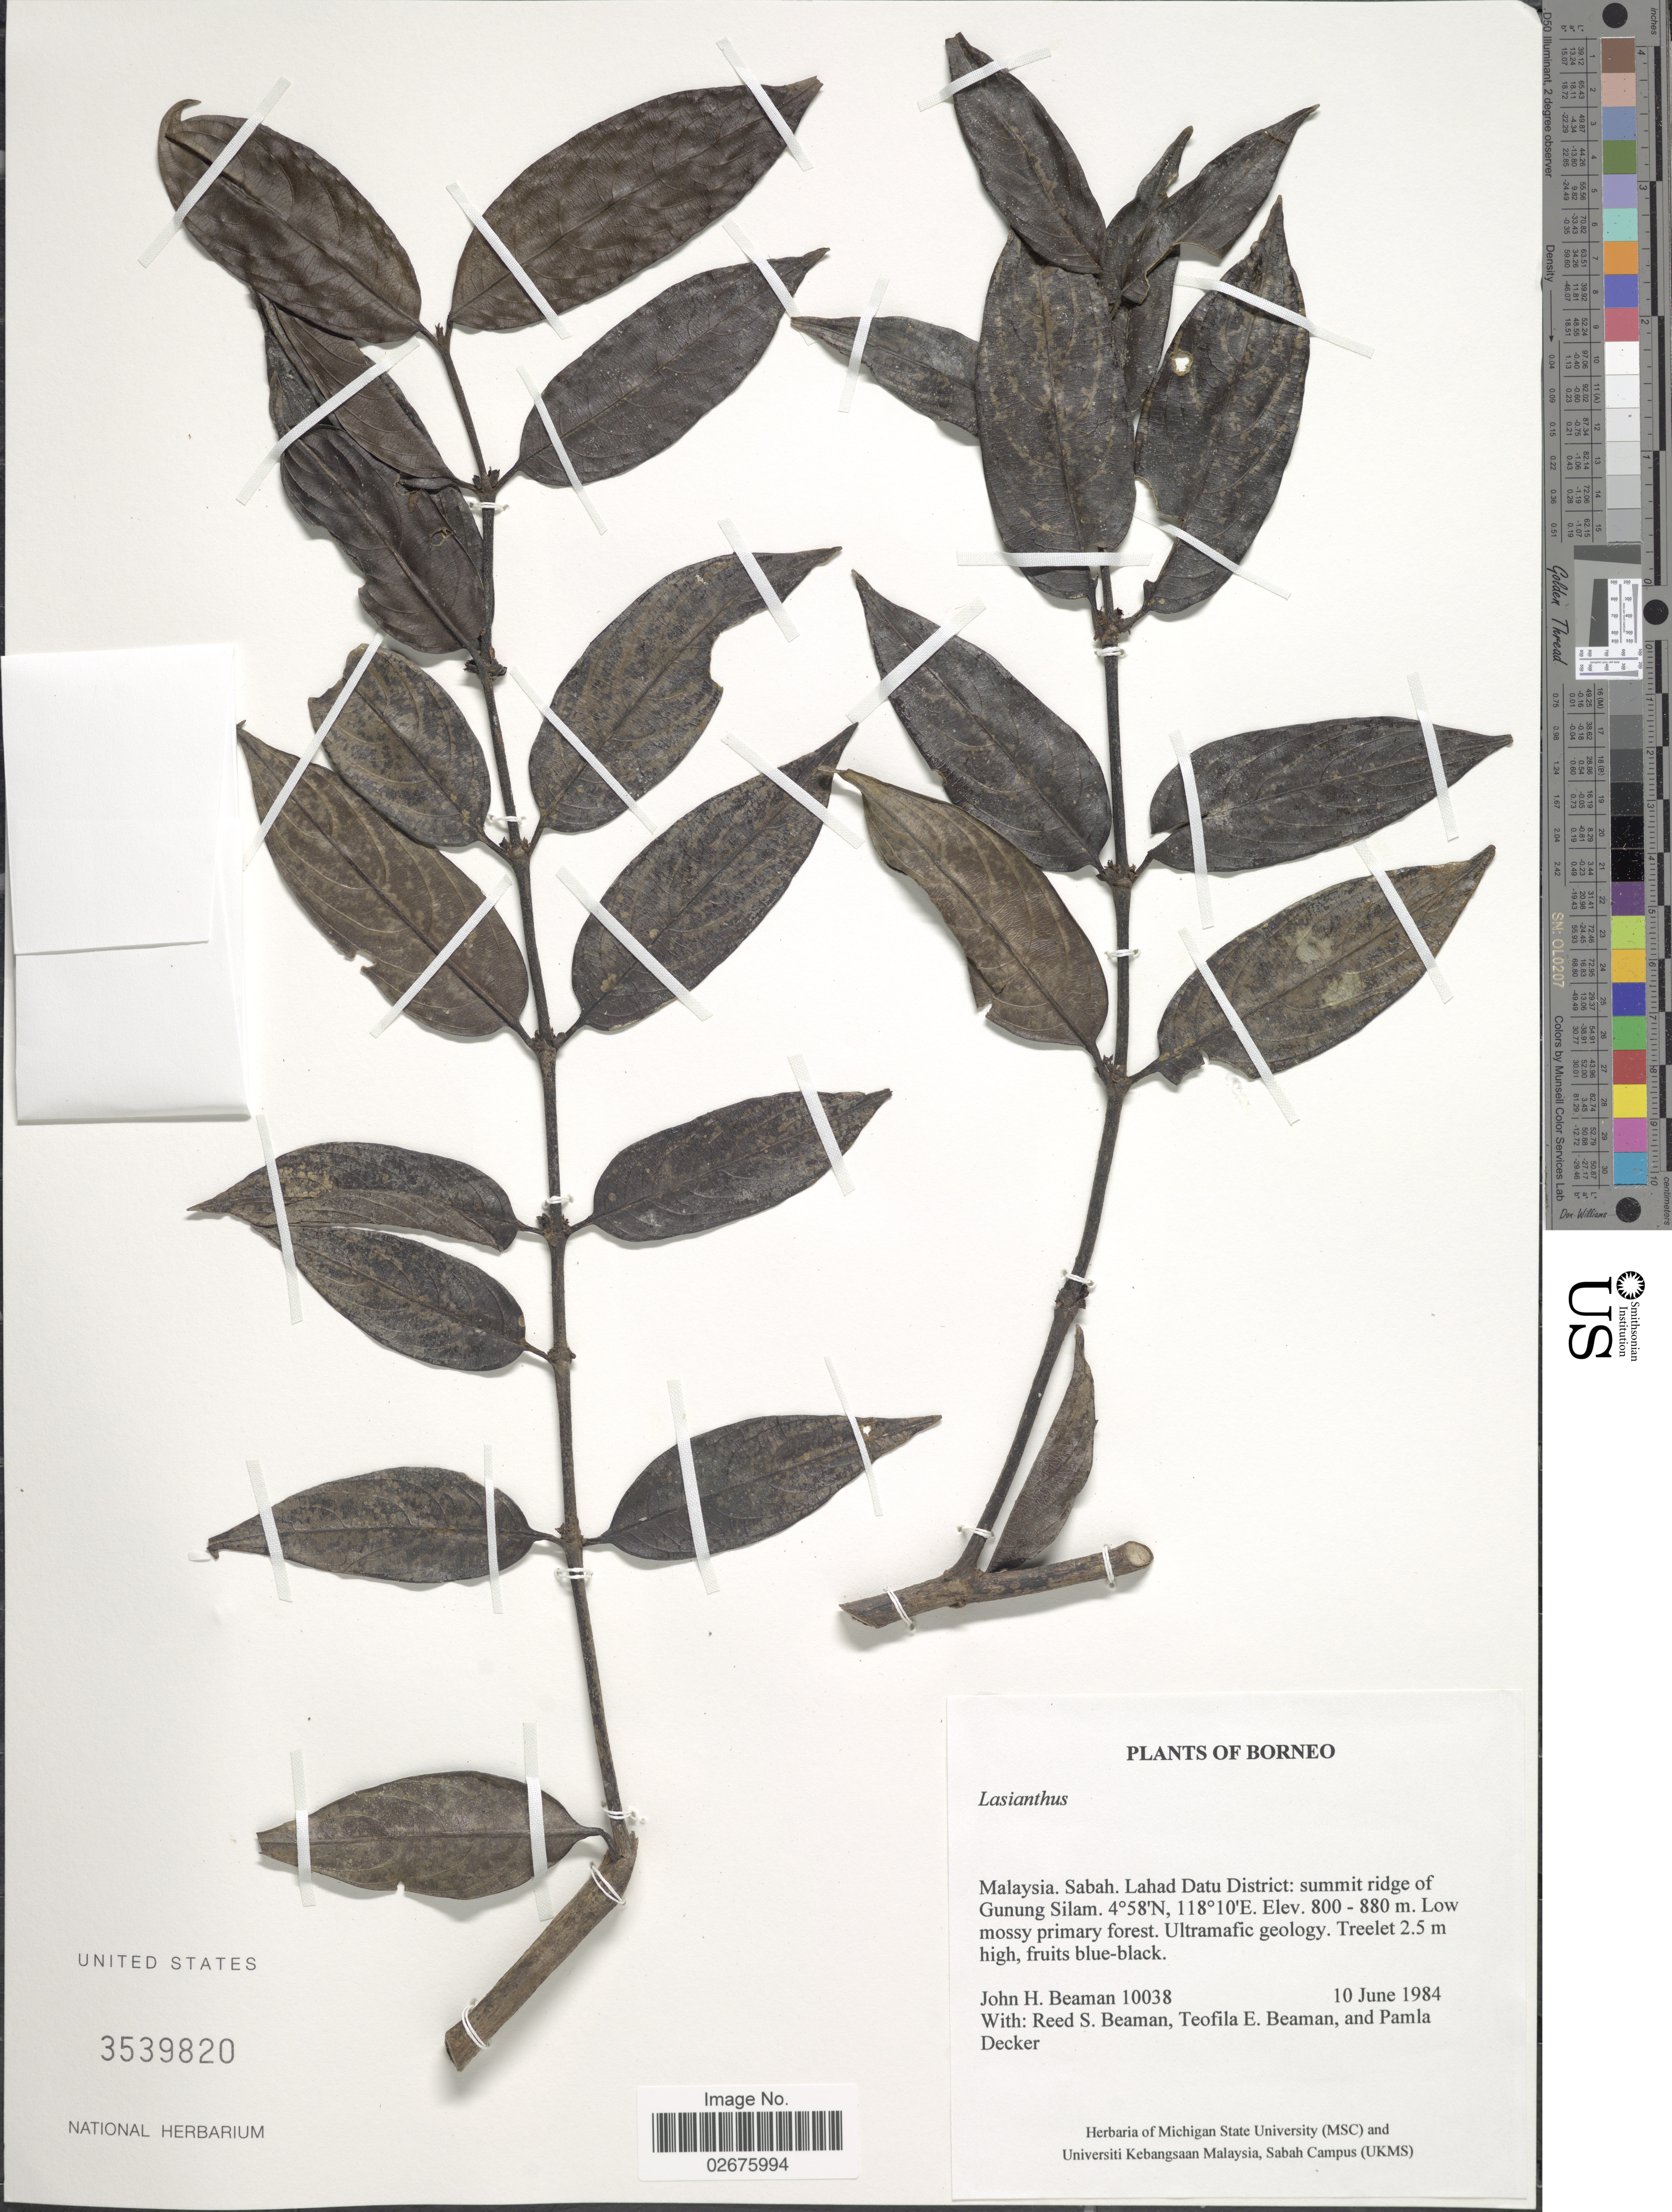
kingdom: Plantae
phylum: Tracheophyta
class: Magnoliopsida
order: Gentianales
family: Rubiaceae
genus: Lasianthus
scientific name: Lasianthus sp.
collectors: J. H. Beaman, R. S. Beaman, T. E. Beaman & P. Decker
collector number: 10038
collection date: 1984-06-10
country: Malaysia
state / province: Sabah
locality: Borneo. Lahad Datu District: summit ridge of Gunung Silam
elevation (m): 800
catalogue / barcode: US 3539820